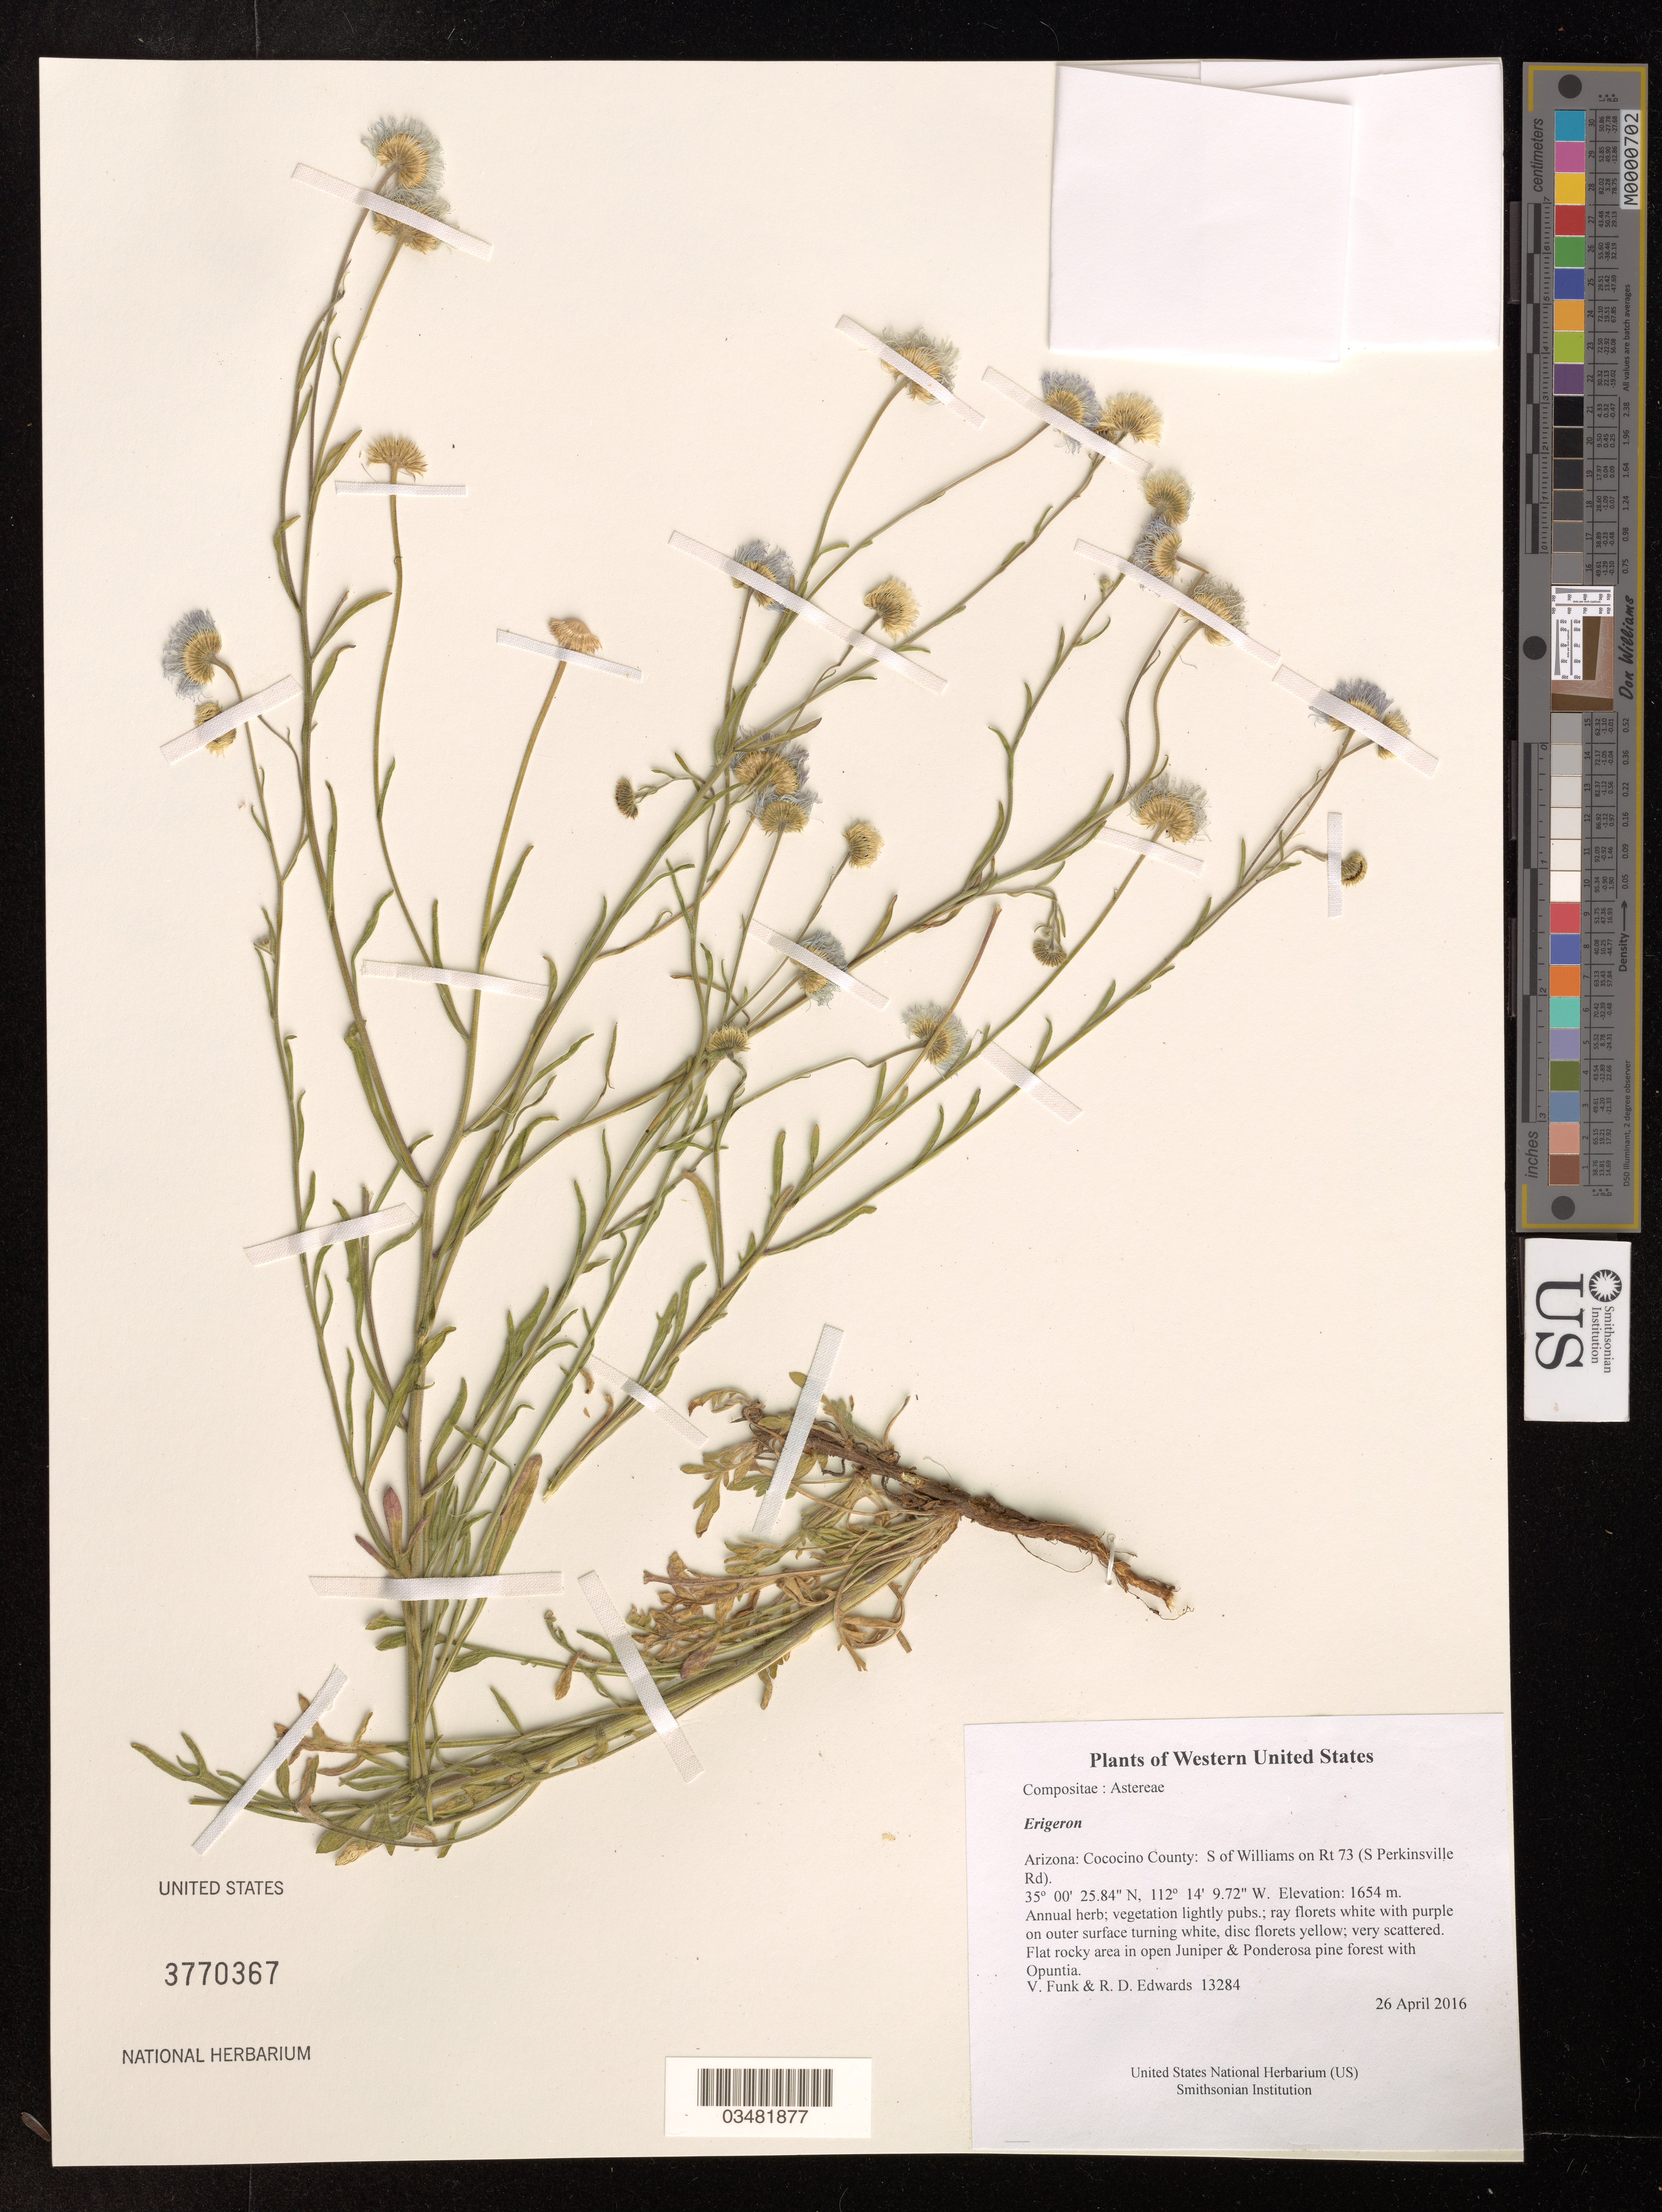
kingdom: Plantae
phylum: Tracheophyta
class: Magnoliopsida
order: Asterales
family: Asteraceae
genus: Erigeron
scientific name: Erigeron sp.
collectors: R.D. Edwards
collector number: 13284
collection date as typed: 26 April 2016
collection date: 2016-04-26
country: United States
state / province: Arizona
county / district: Cococino County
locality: S of Williams on Rt 73 (S Perkinsville Rd)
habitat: Flat rocky area in open Juniper & Ponderosa pine forest with Opuntia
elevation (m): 1654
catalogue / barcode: US 3770367